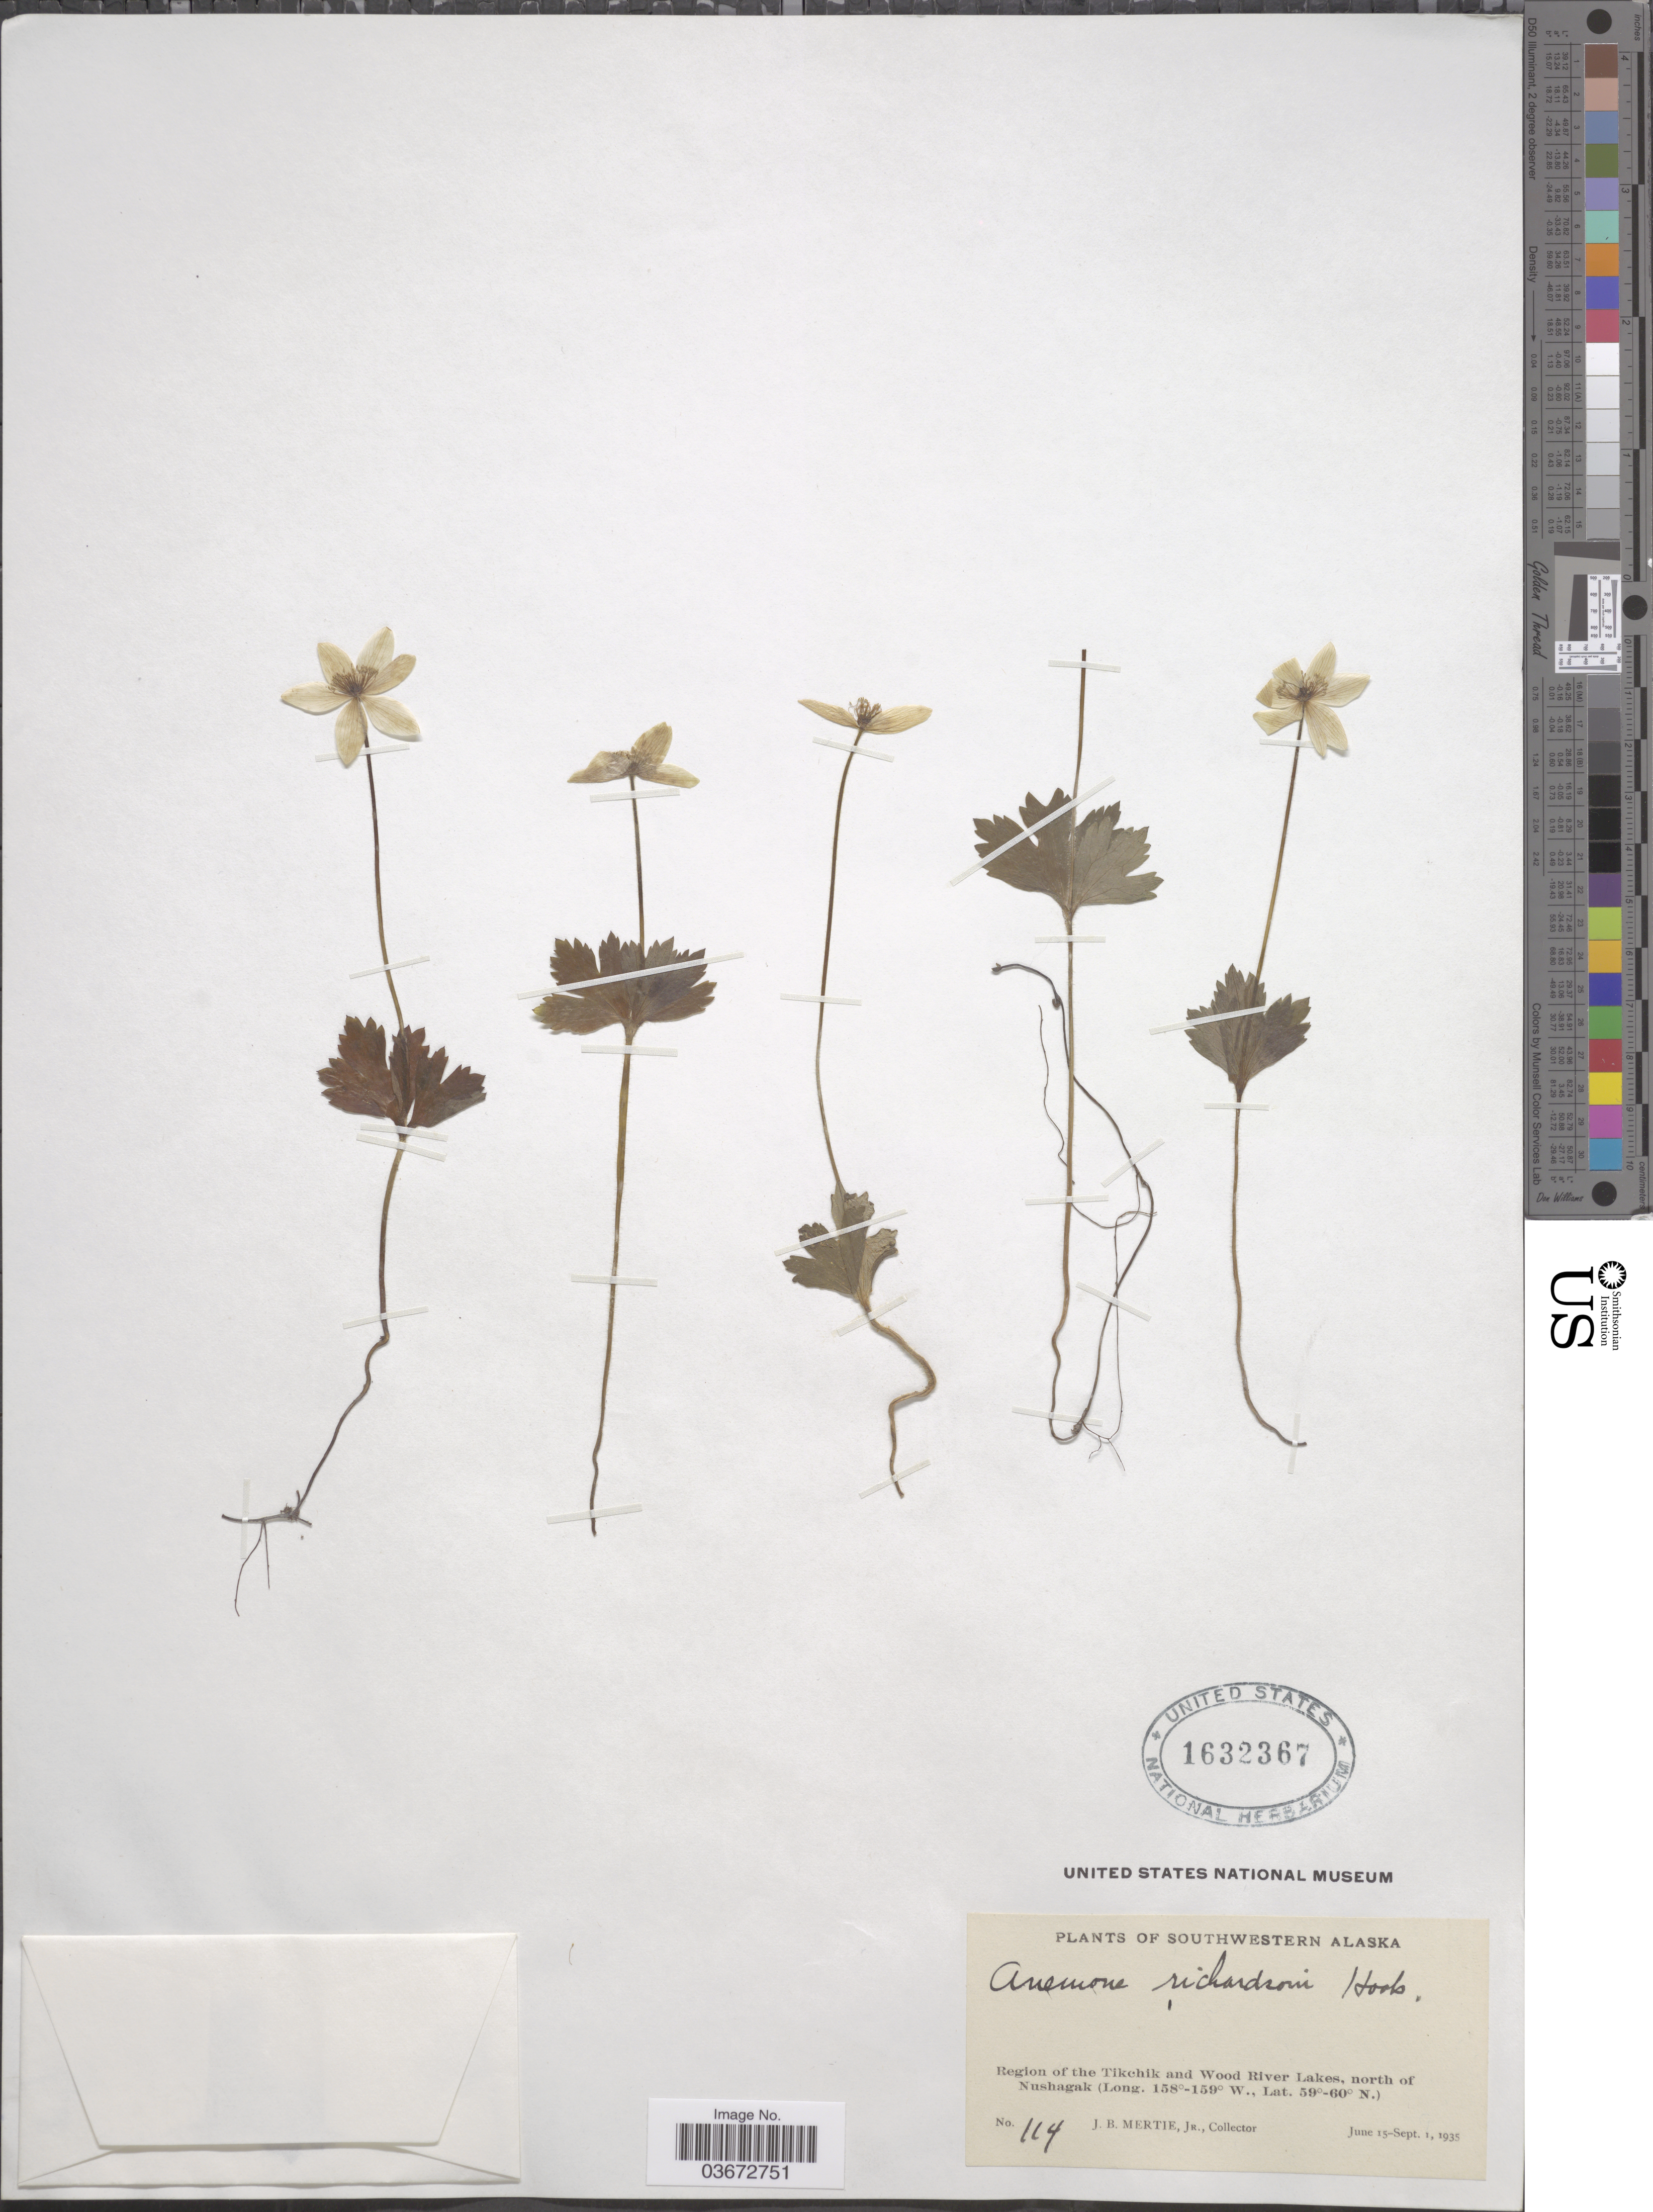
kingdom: Plantae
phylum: Tracheophyta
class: Magnoliopsida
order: Ranunculales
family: Ranunculaceae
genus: Anemone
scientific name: Anemone richardsonii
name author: Hook.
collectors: J. Mertie Jr.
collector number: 114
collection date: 1935-06-15/1935-09-01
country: United States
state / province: Alaska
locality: Southwestern Alaska. Region of the Tikchik and Wood River Lakes, north of Nushagak.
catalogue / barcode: US 1632367